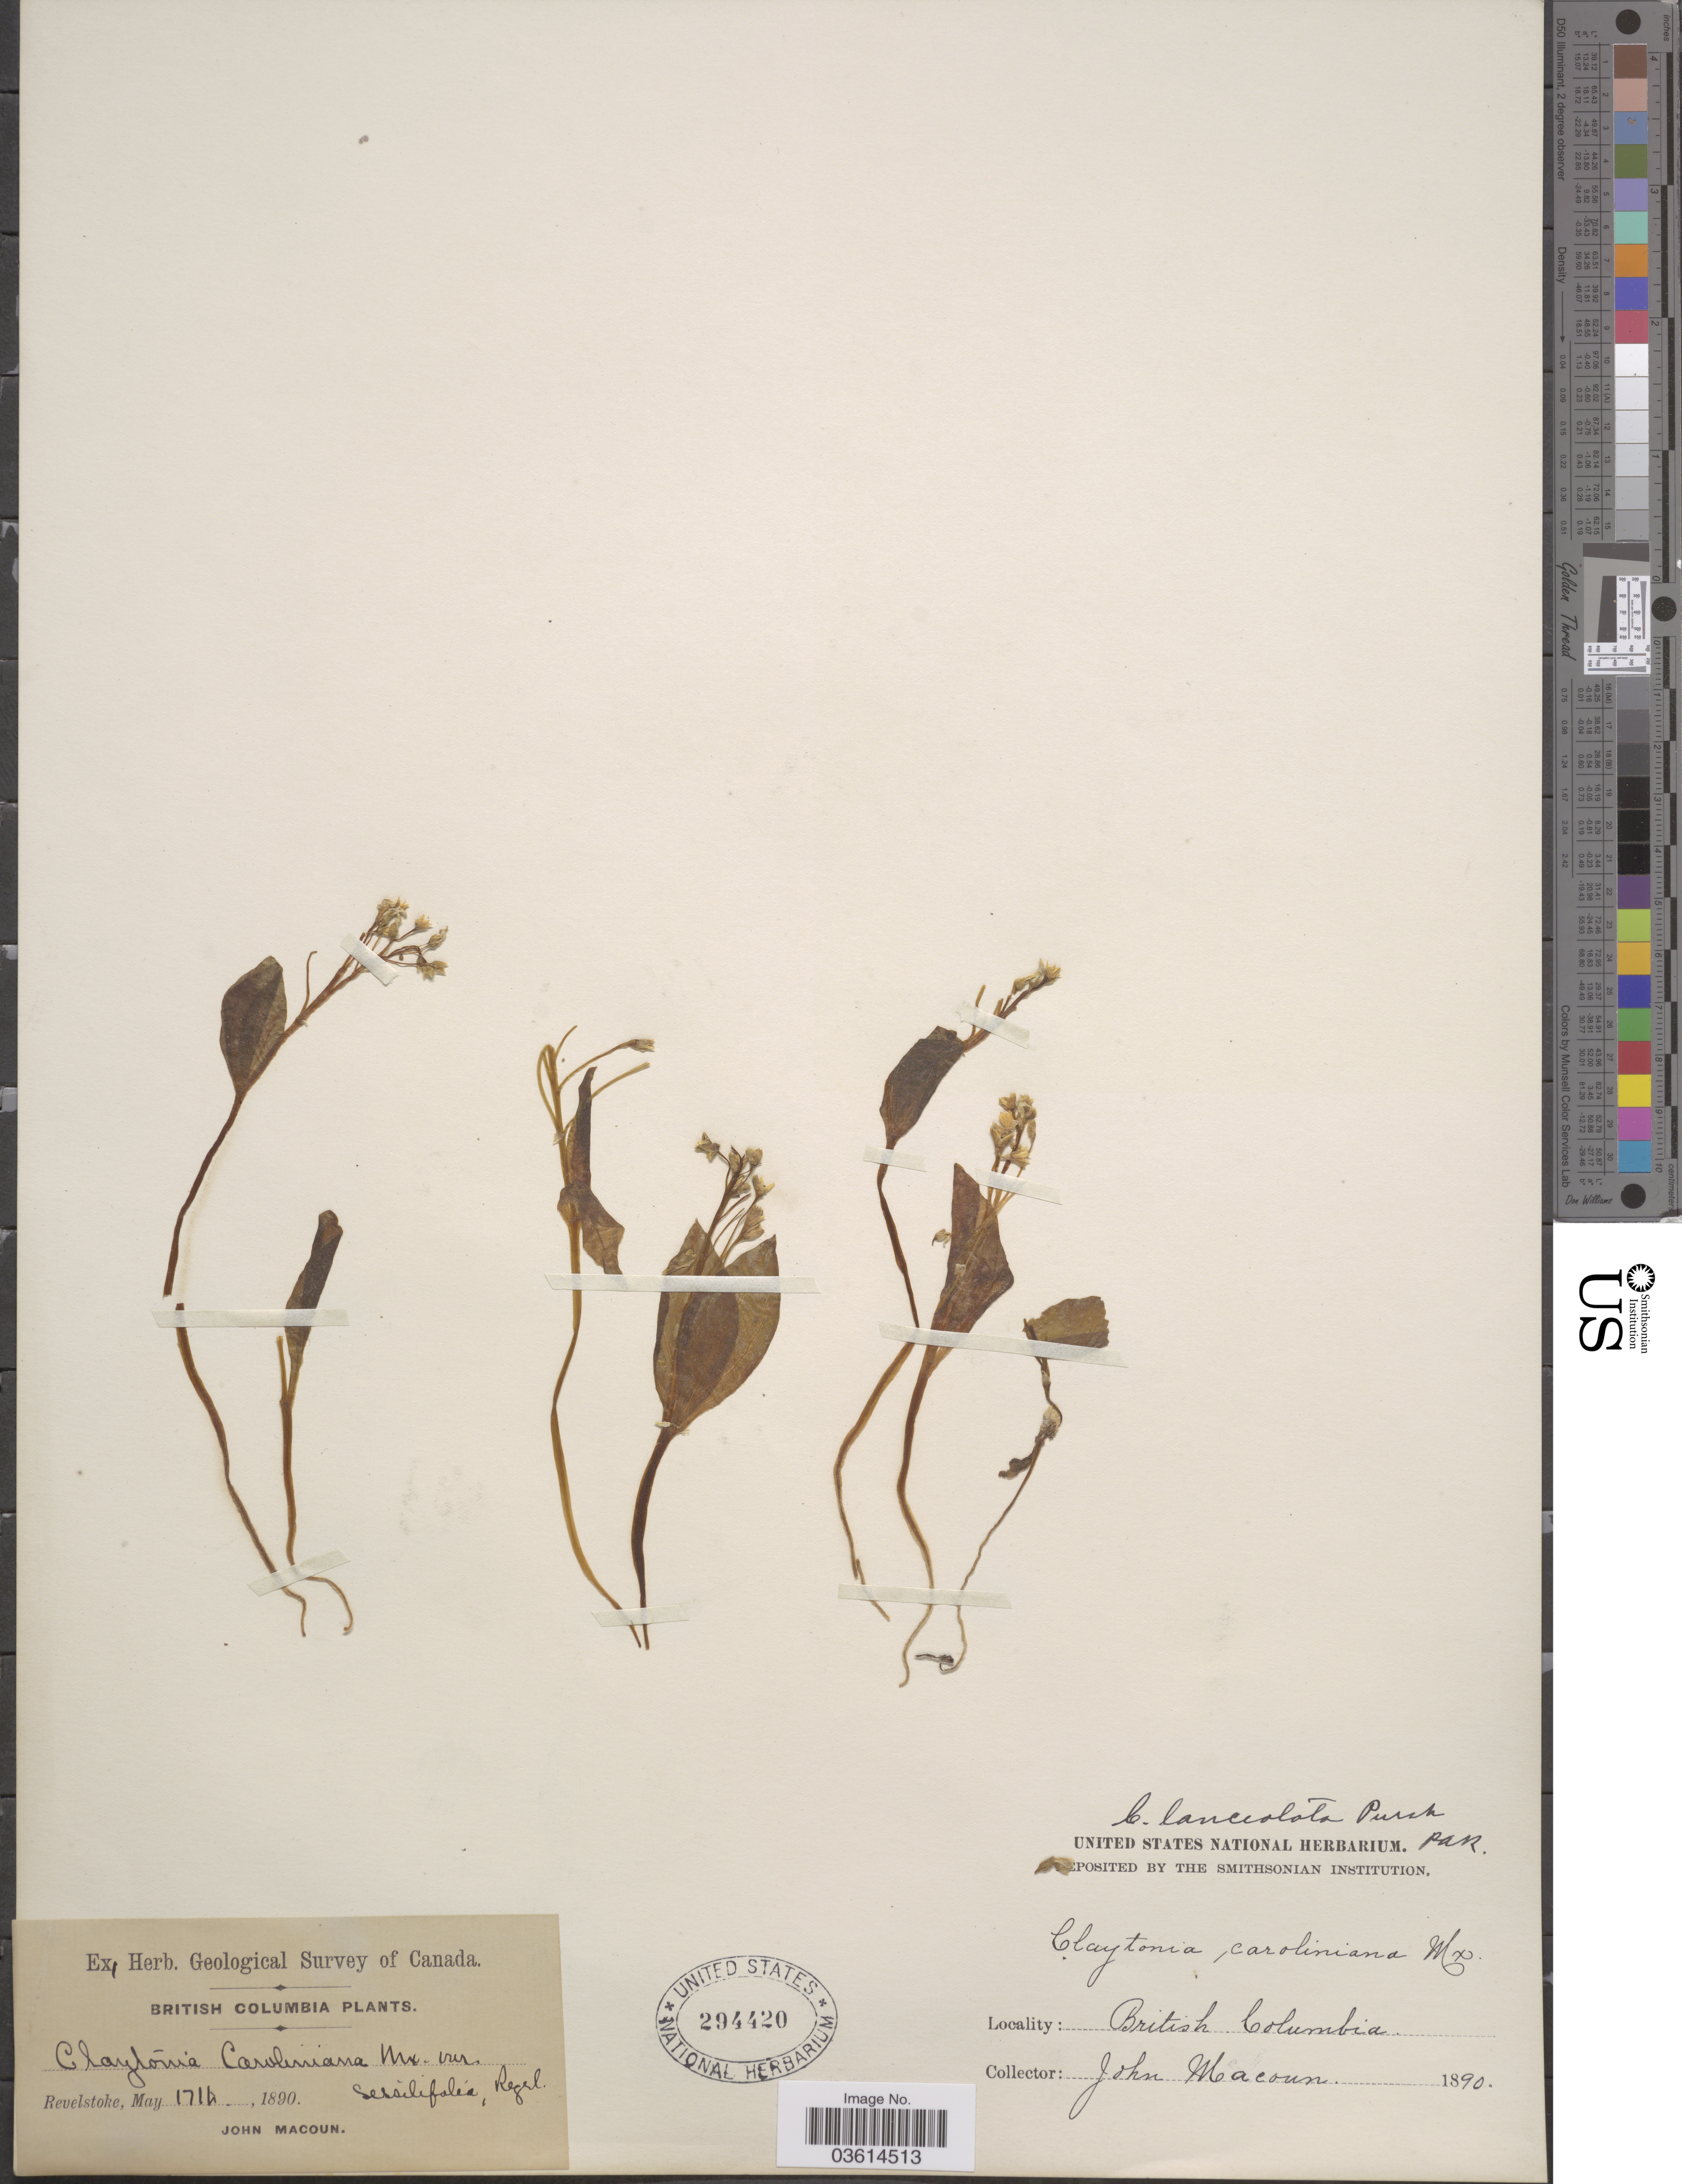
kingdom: Plantae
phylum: Tracheophyta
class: Magnoliopsida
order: Caryophyllales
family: Montiaceae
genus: Claytonia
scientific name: Claytonia lanceolata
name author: Pursh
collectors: J. Macoun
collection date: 1890-05-17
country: Canada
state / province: British Columbia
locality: Revelstoke.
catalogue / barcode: US 294420